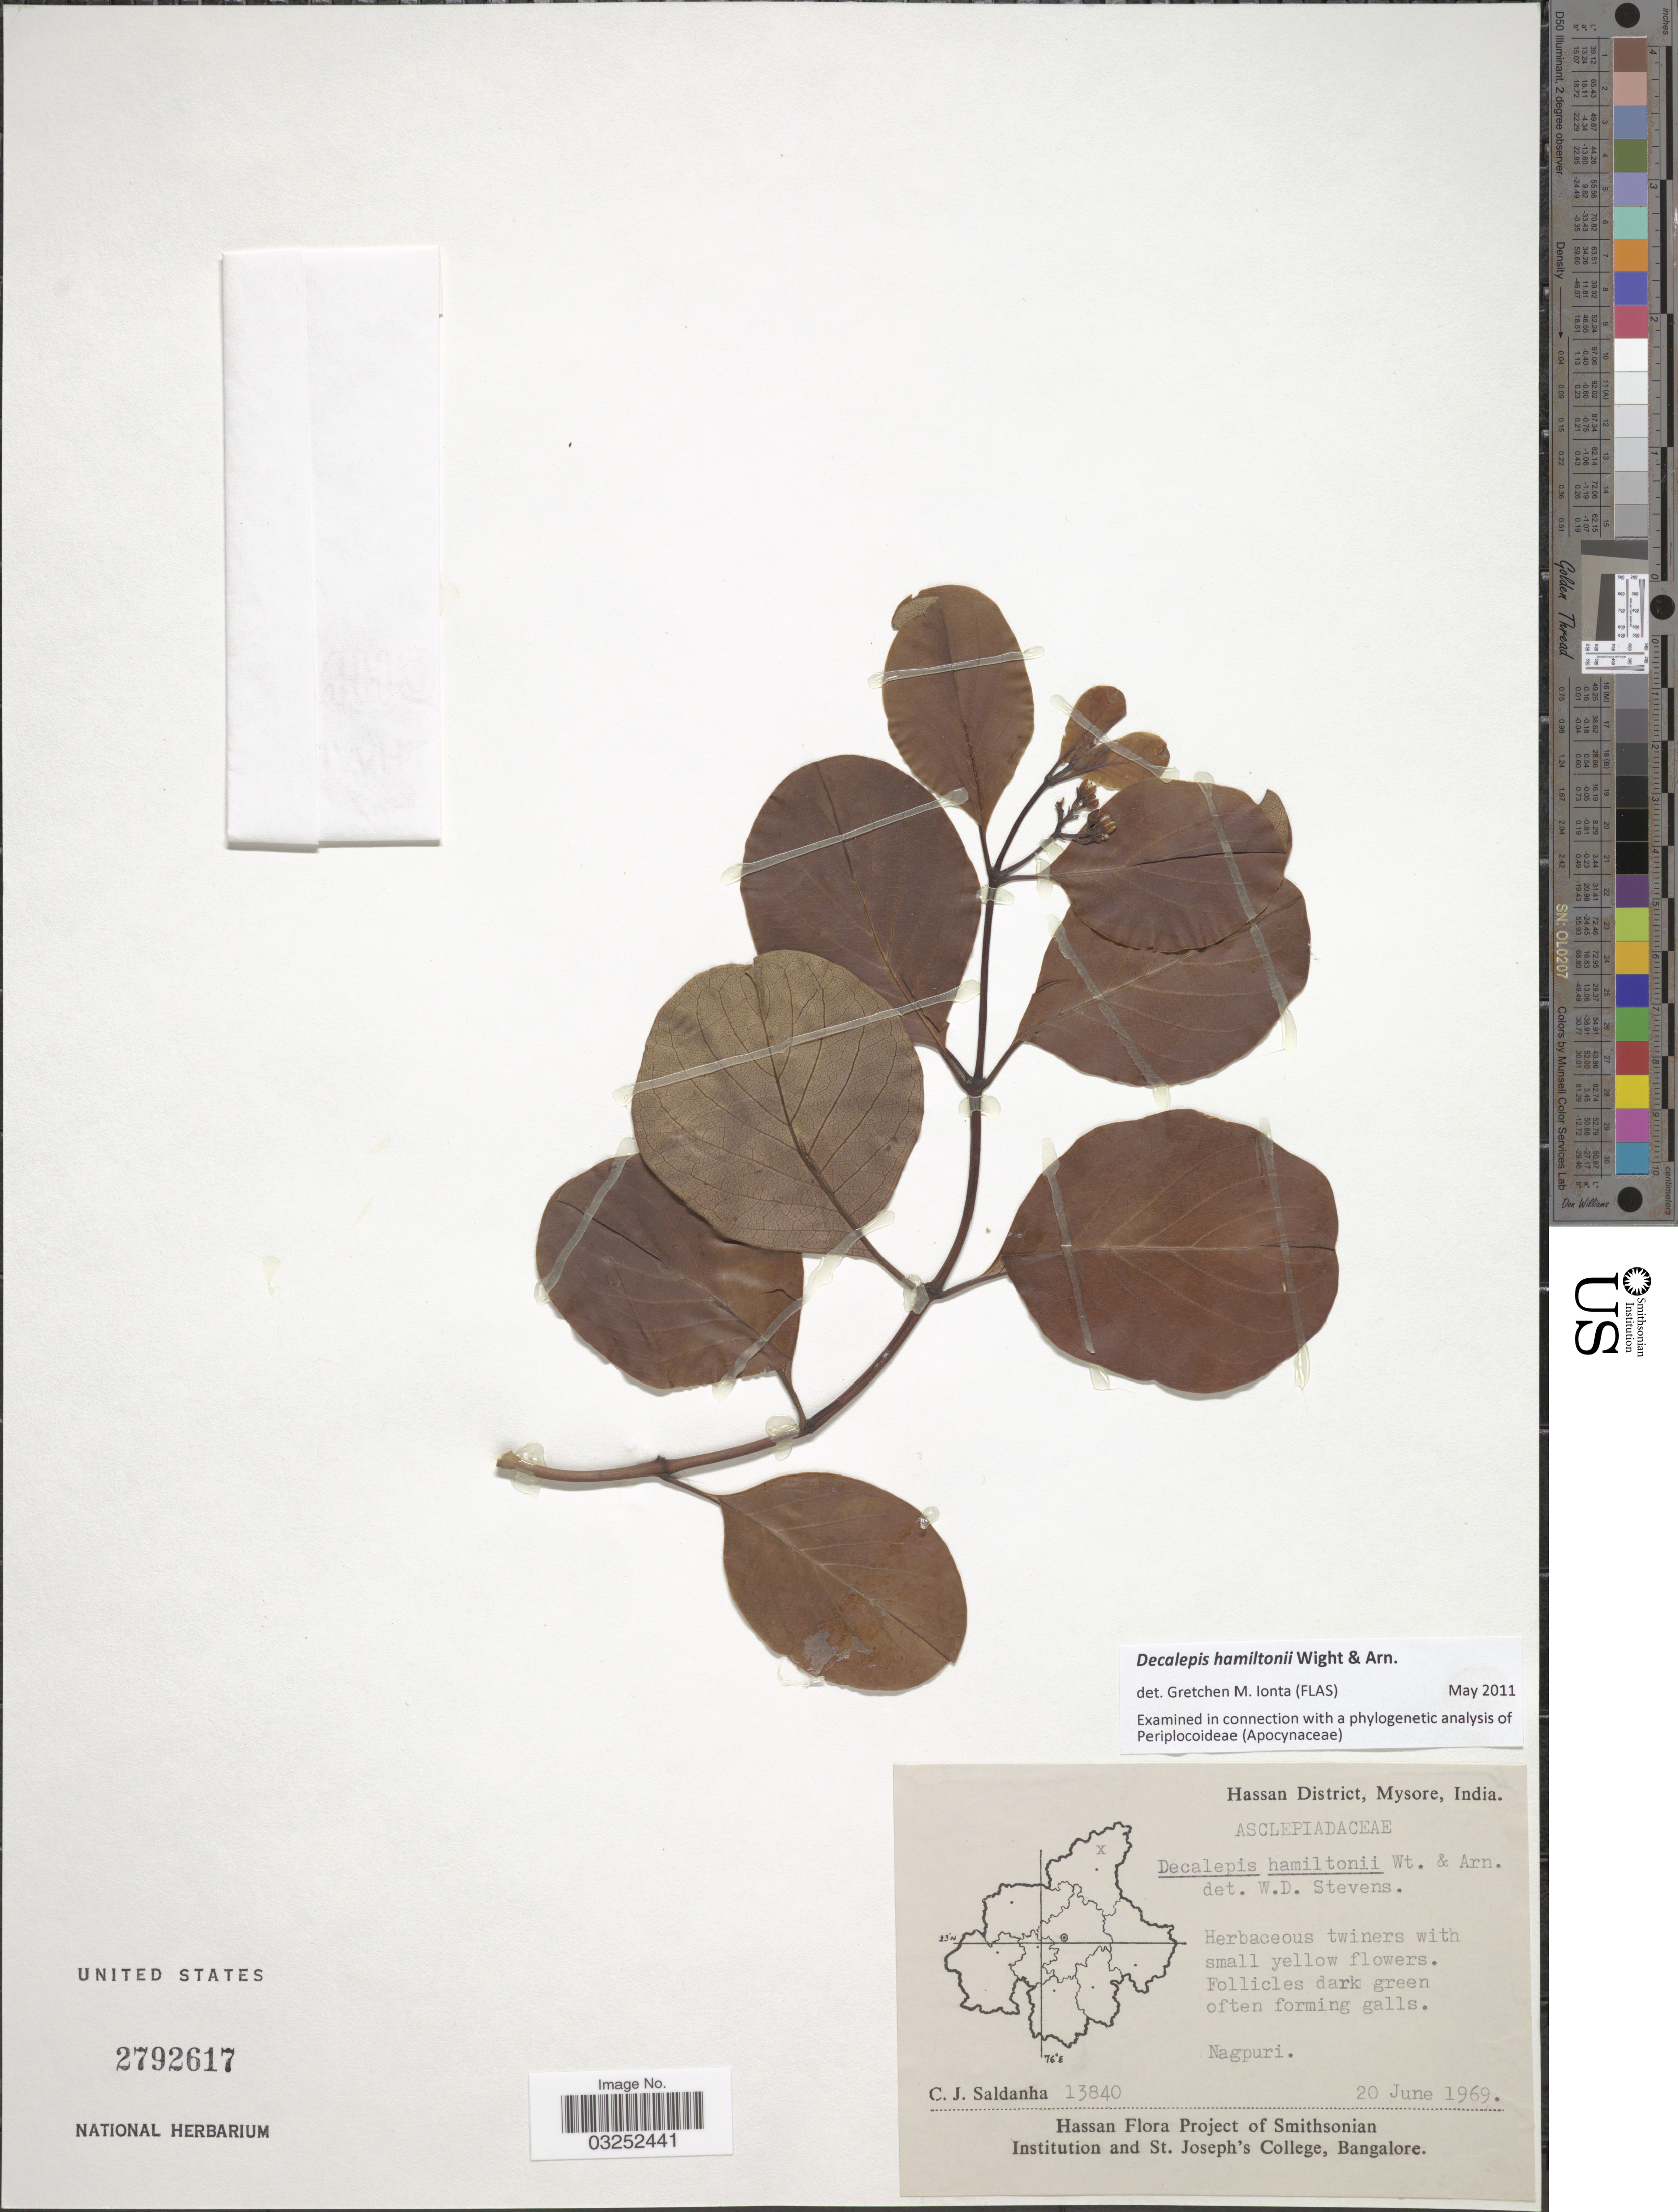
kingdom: Plantae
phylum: Tracheophyta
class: Magnoliopsida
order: Gentianales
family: Apocynaceae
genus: Decalepis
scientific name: Decalepis hamiltonii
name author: Wight & Arn.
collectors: C. J. Saldanha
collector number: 13840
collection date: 1969-06-20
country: India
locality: Hassan District, Mysore. Nagpuri.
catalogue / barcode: US 2792617